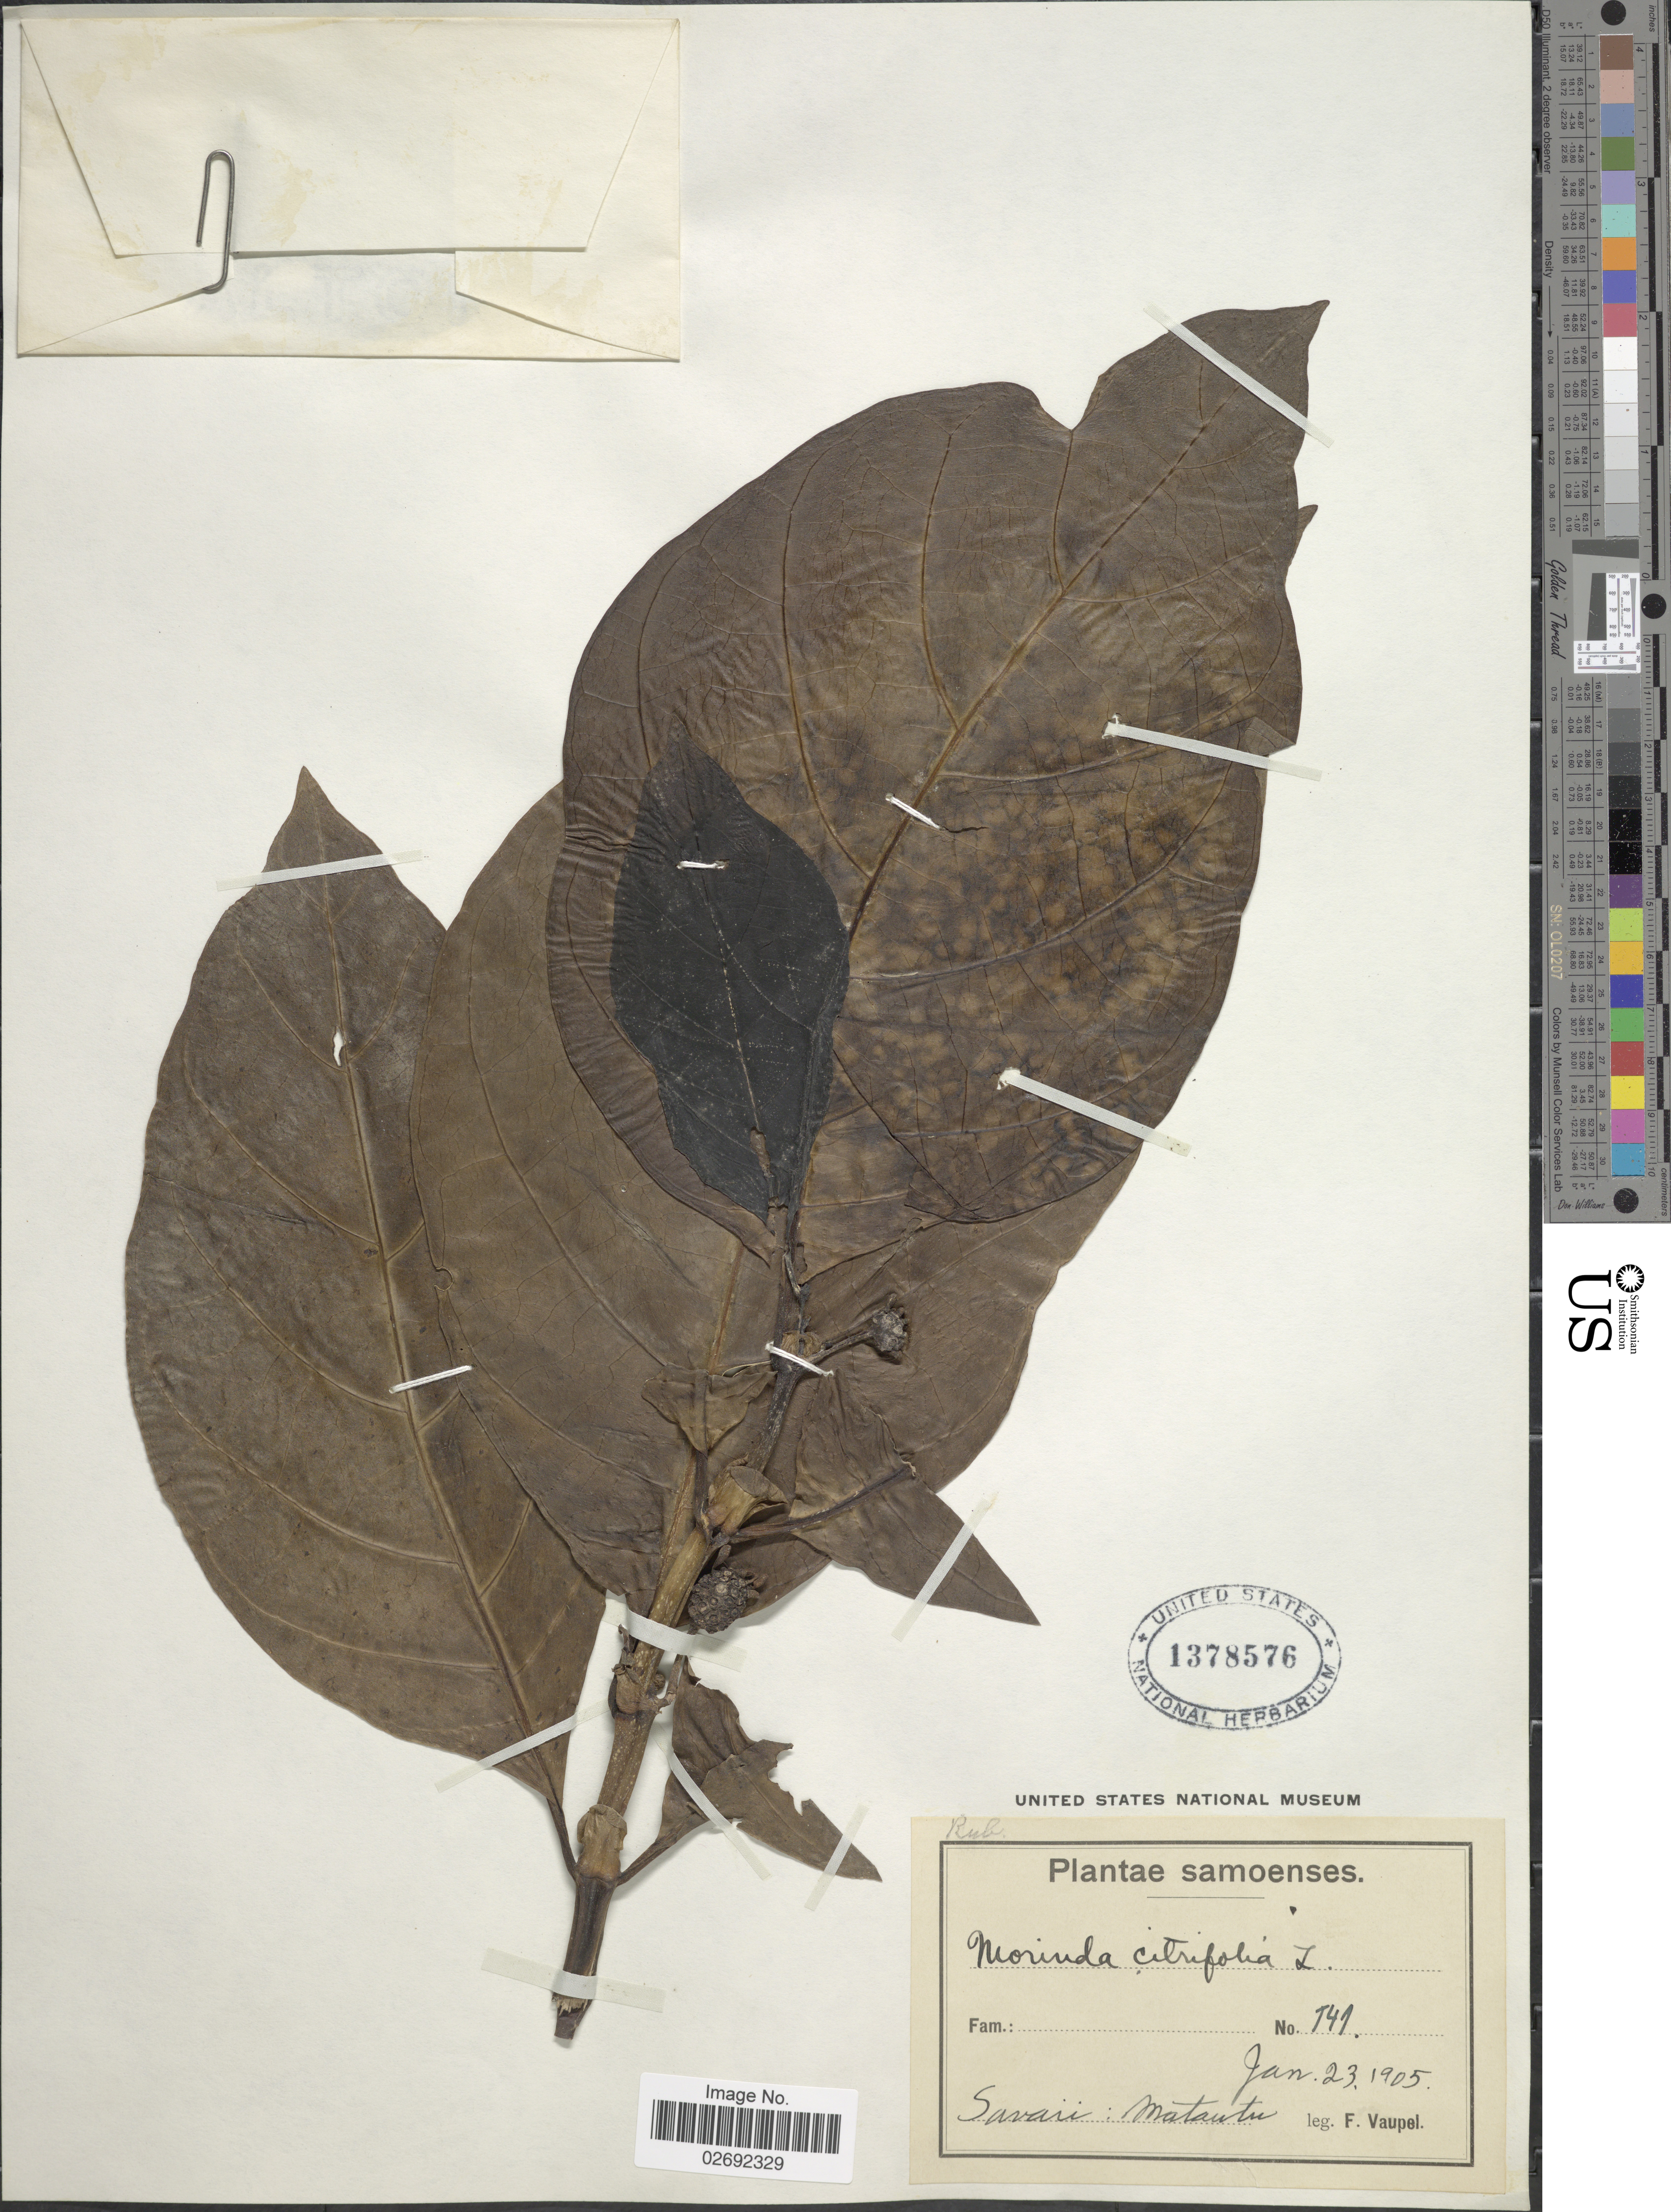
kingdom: Plantae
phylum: Tracheophyta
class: Magnoliopsida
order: Gentianales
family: Rubiaceae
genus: Morinda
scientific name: Morinda citrifolia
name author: L.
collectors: F. Vaupel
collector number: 141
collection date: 1905-01-23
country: Samoa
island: Savai'i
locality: Savaii: Matautu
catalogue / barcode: US 1378576